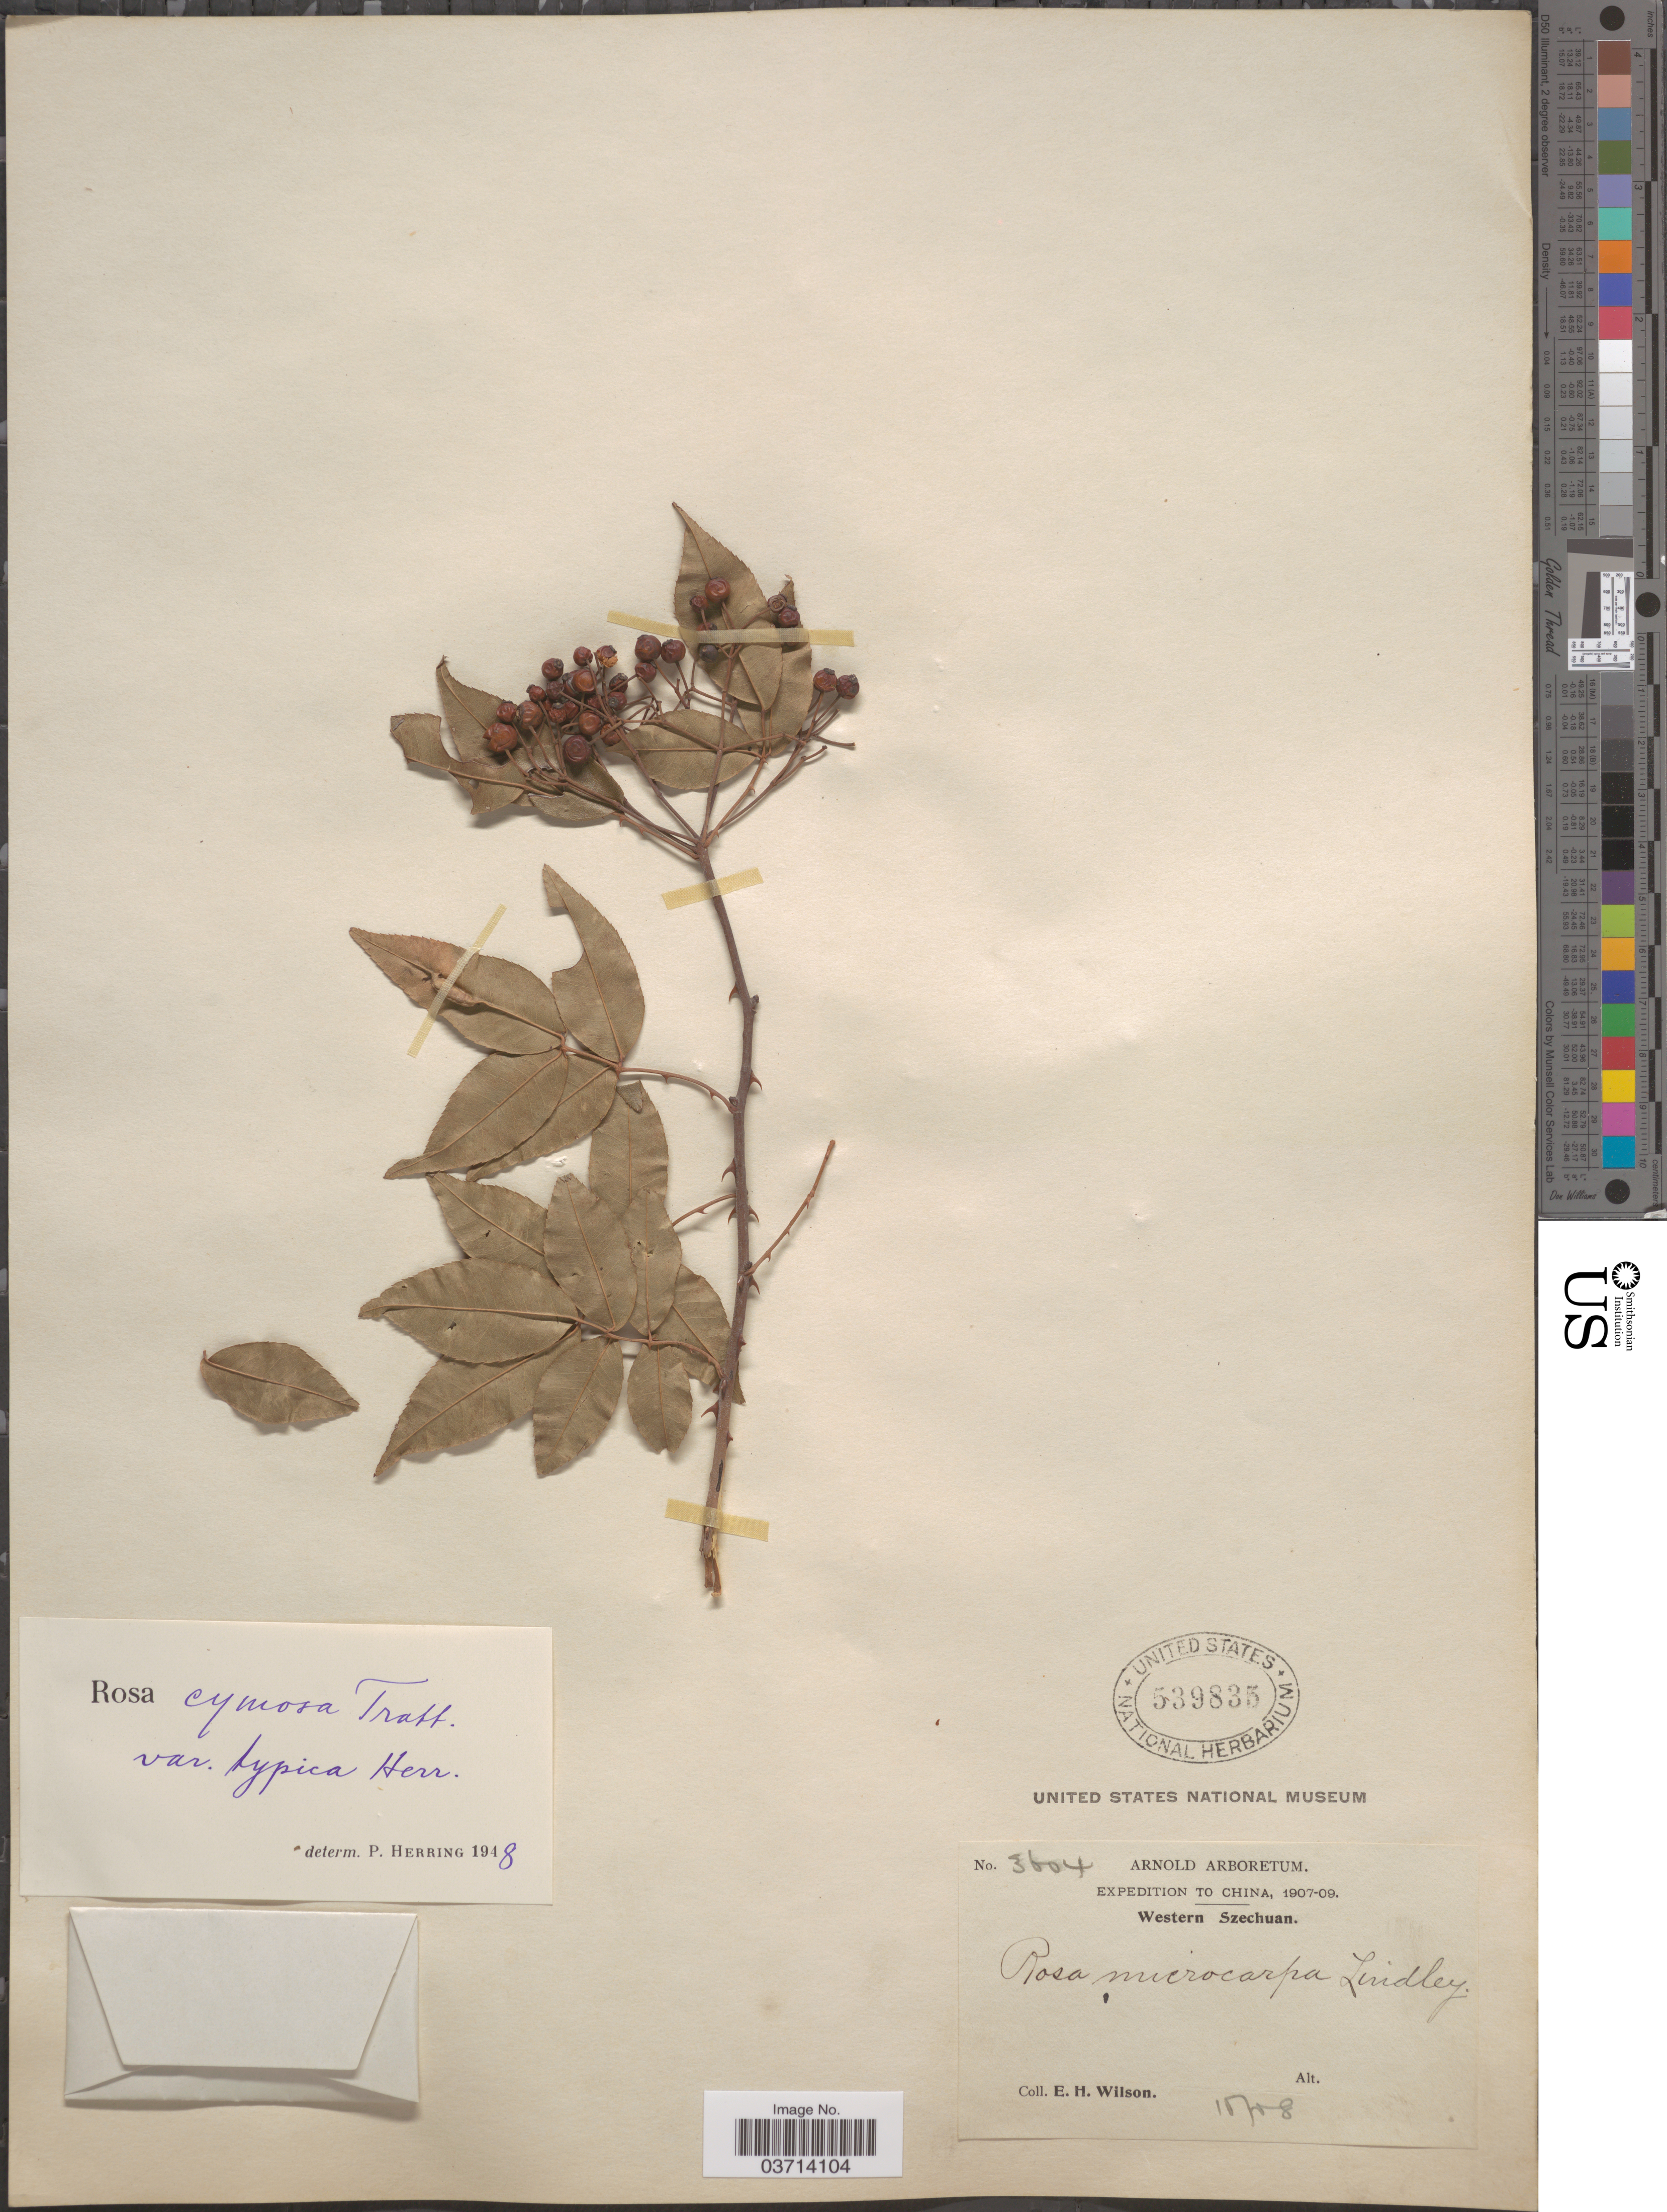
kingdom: Plantae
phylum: Tracheophyta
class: Magnoliopsida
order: Rosales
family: Rosaceae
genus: Rosa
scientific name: Rosa indica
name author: L.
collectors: E. Wilson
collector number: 3604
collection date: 1908-10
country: China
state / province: Sichuan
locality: Western Szechuan.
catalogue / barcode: US 539835